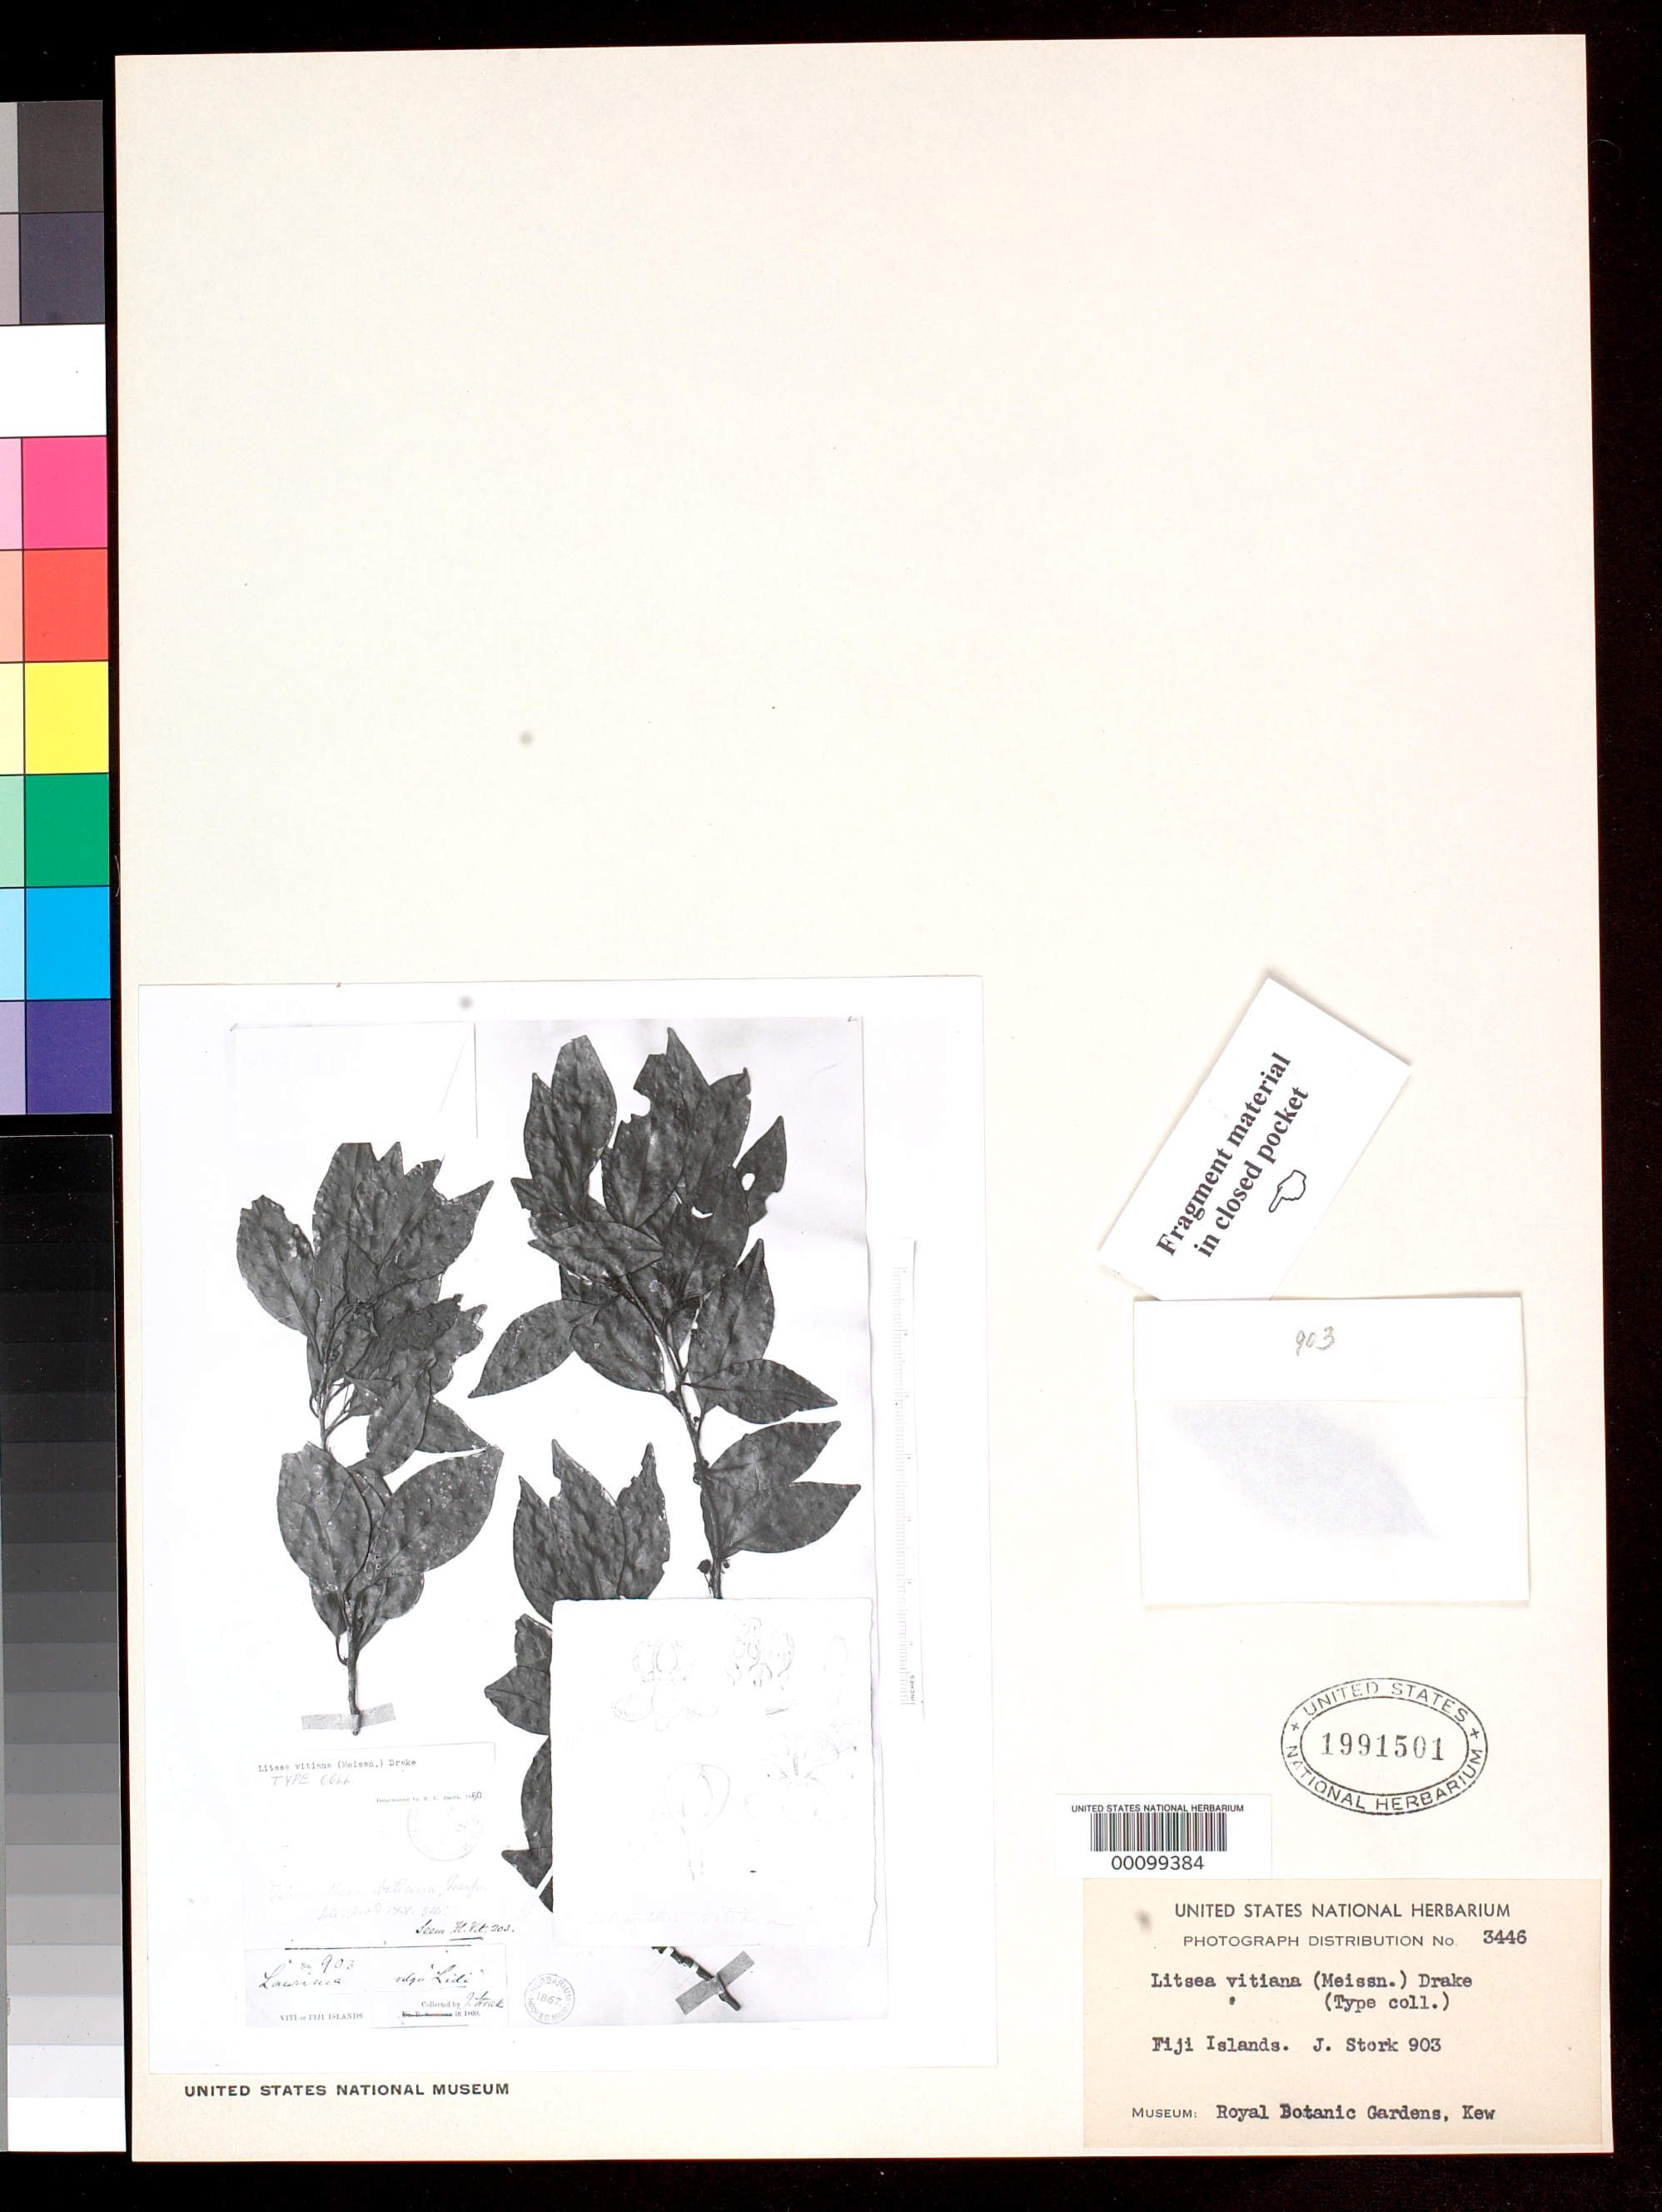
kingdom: Plantae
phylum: Tracheophyta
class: Magnoliopsida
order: Laurales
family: Lauraceae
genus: Tetranthera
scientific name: Tetranthera vitiana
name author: Meisn. in DC.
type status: Type Fragment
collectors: J. Storck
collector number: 903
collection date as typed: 1860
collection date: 1860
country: Fiji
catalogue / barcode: US 1991501